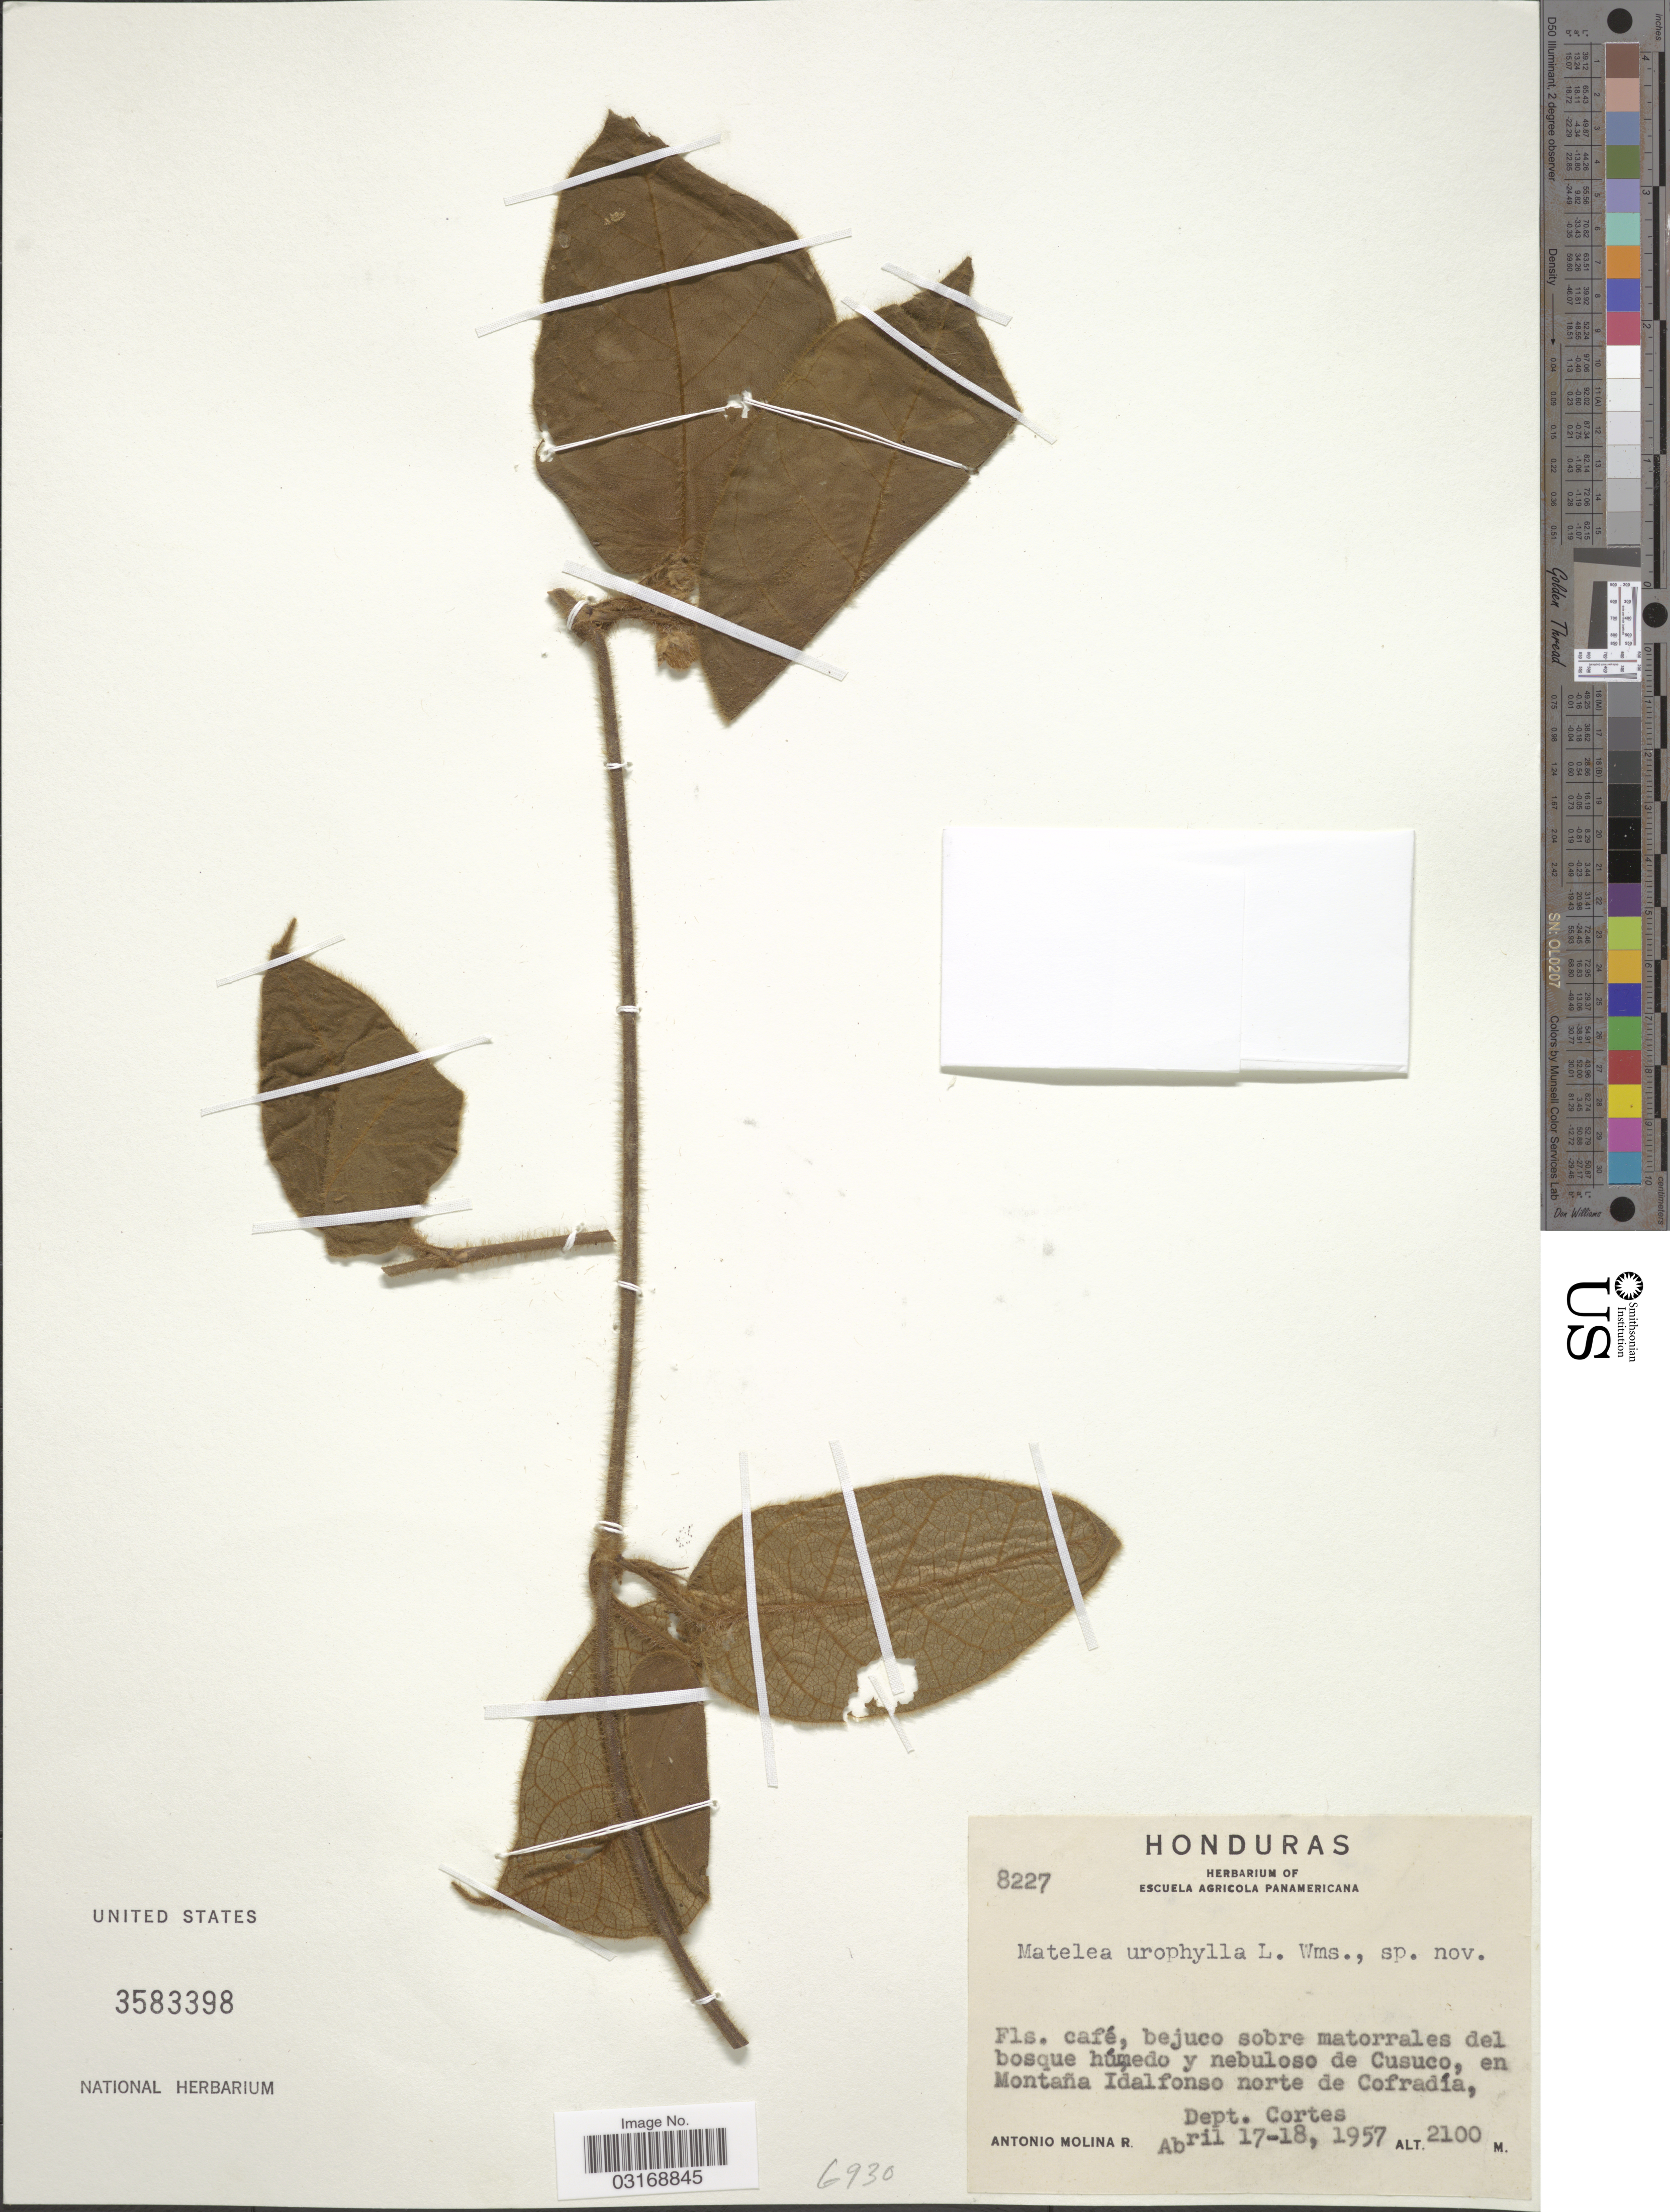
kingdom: Plantae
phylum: Tracheophyta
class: Magnoliopsida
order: Gentianales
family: Apocynaceae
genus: Matelea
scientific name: Matelea urophylla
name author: L.O. Williams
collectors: A. Molina R.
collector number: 8227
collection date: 1957-04-17/1957-04-18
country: Honduras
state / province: Cortés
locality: En Montaña Idalfonso norte de Cofradía, Dept. Cortes.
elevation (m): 2100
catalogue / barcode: US 3583398